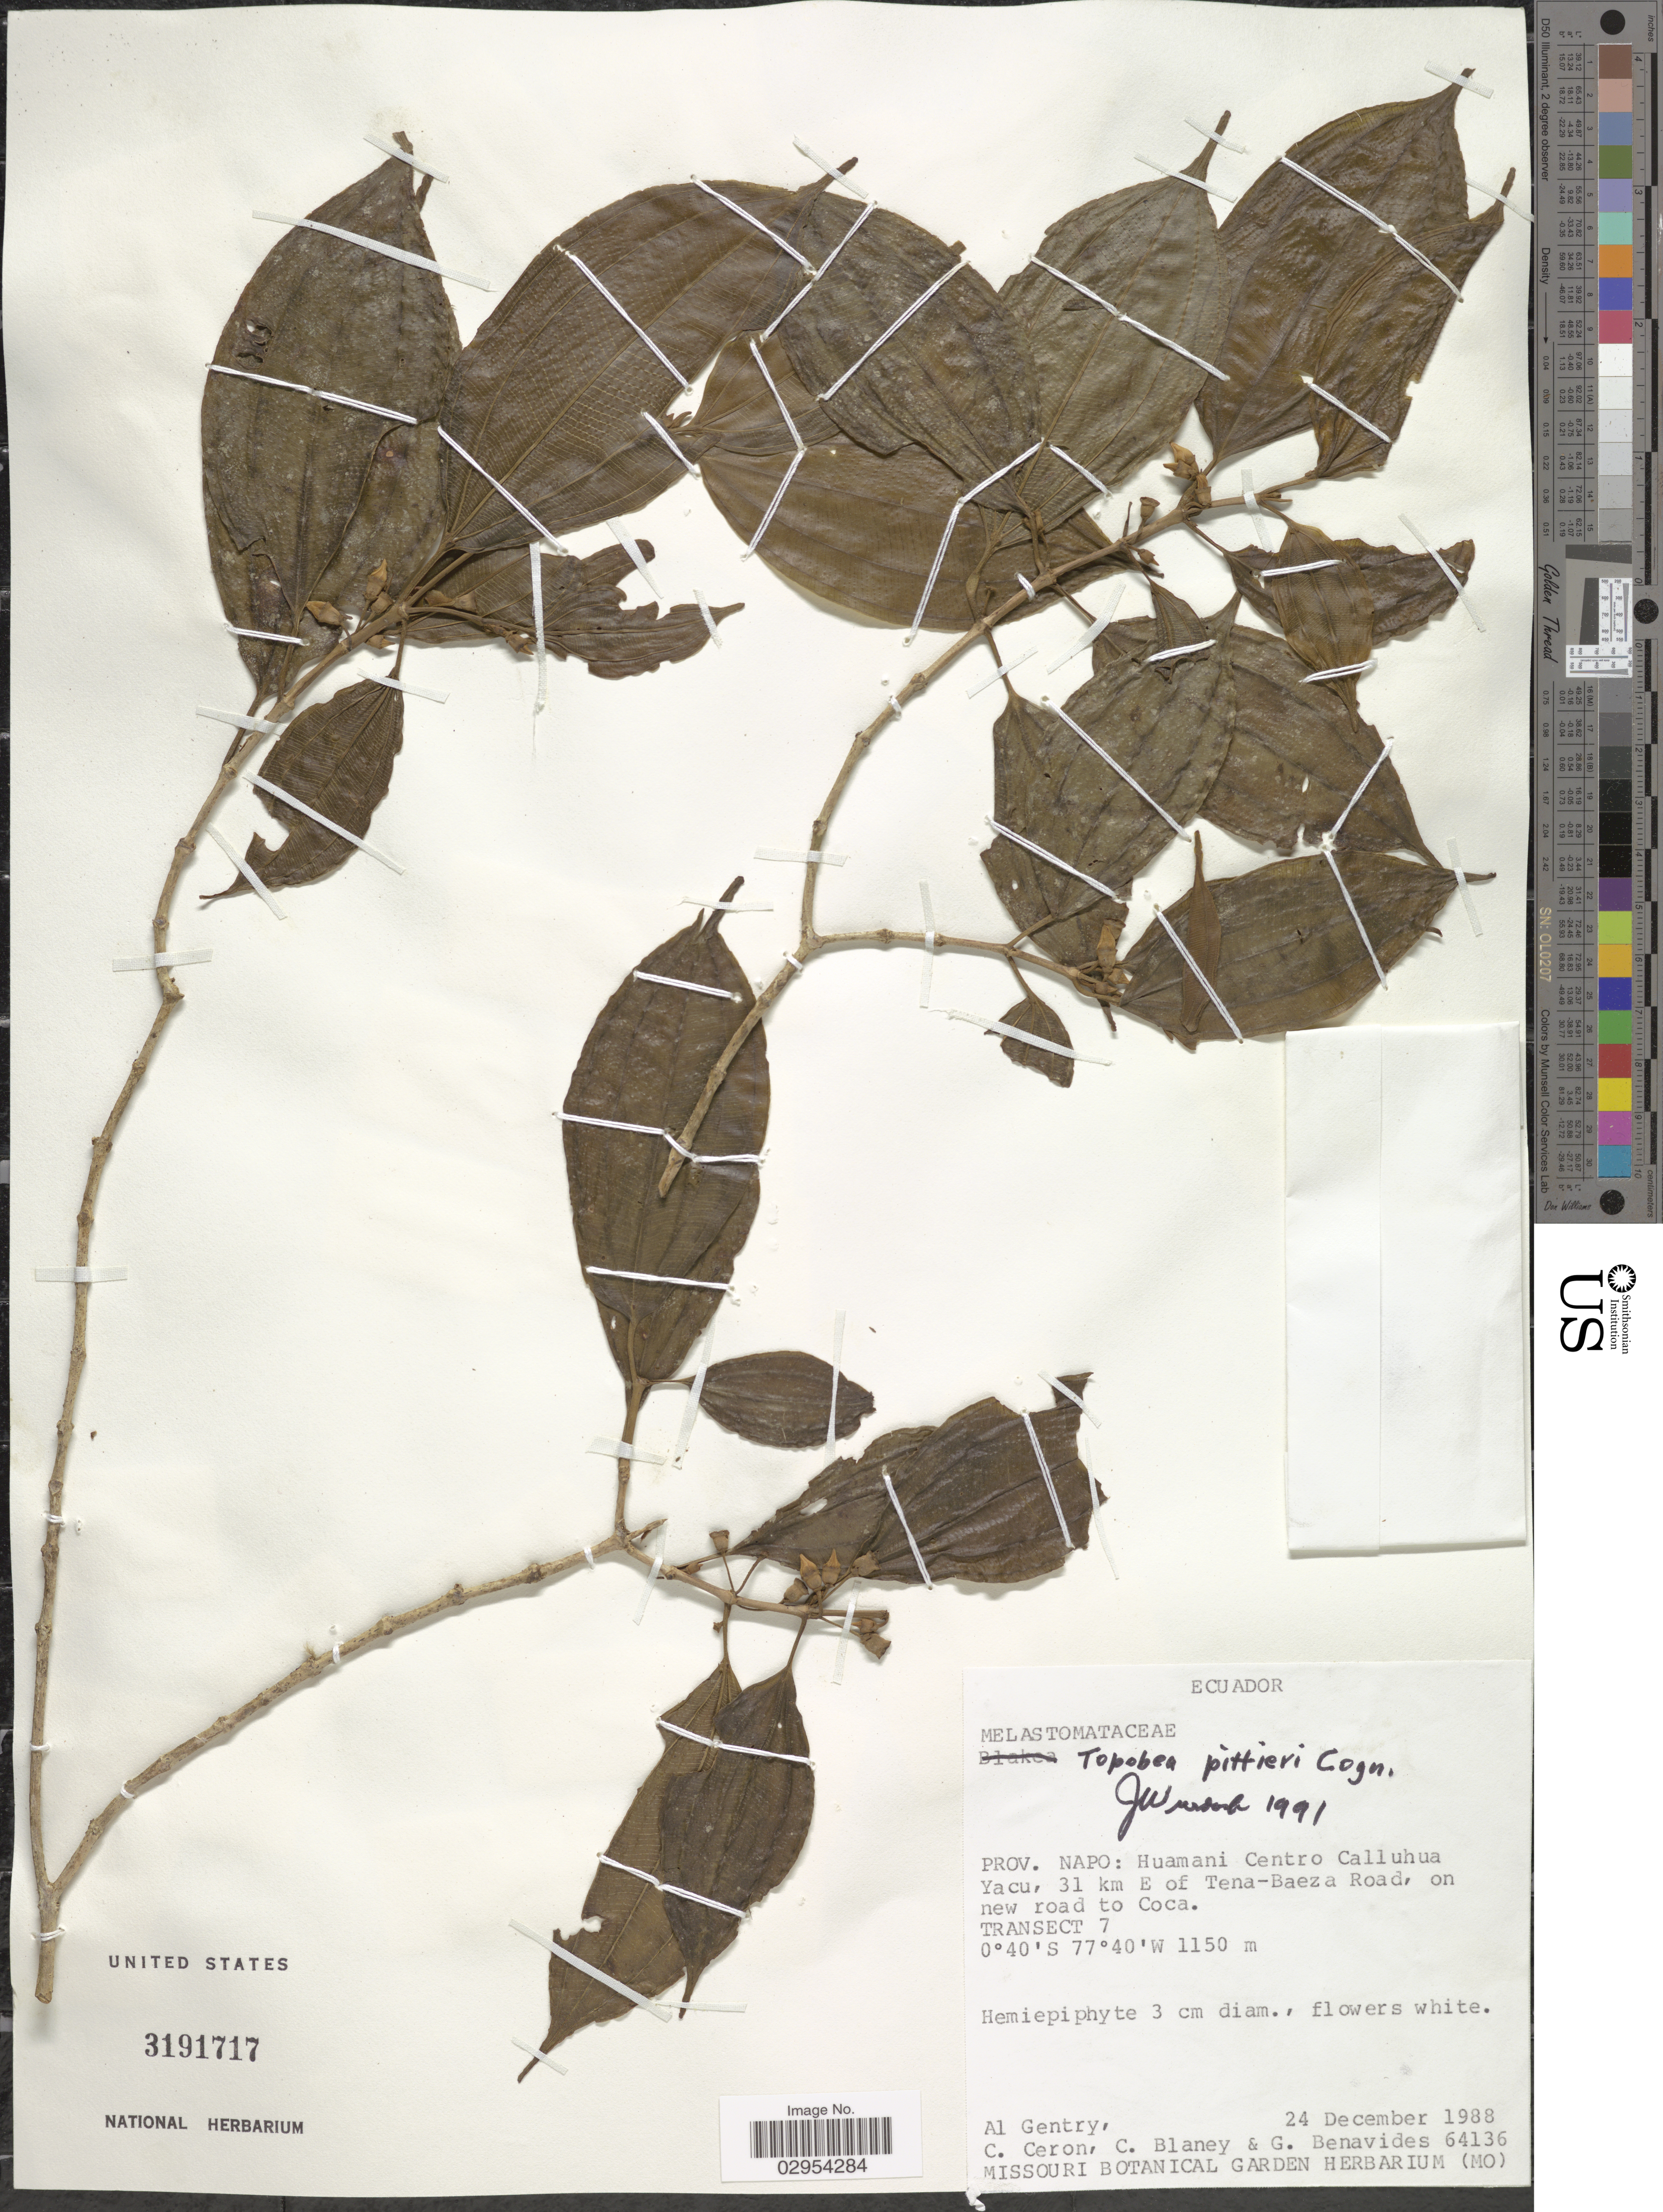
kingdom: Plantae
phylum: Tracheophyta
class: Magnoliopsida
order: Myrtales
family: Melastomataceae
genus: Topobea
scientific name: Topobea pittieri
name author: Cogn.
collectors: A. H. Gentry, C. E. Cerón M., C. Blaney & G. Benavides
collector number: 64136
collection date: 1988-12-24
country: Ecuador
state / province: Napo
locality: Huamani Centro Calluhua Yacu, 31 km E of Tena-Baeza Road, on new road to Coca. Transect 7.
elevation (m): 1150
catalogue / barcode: US 3191717